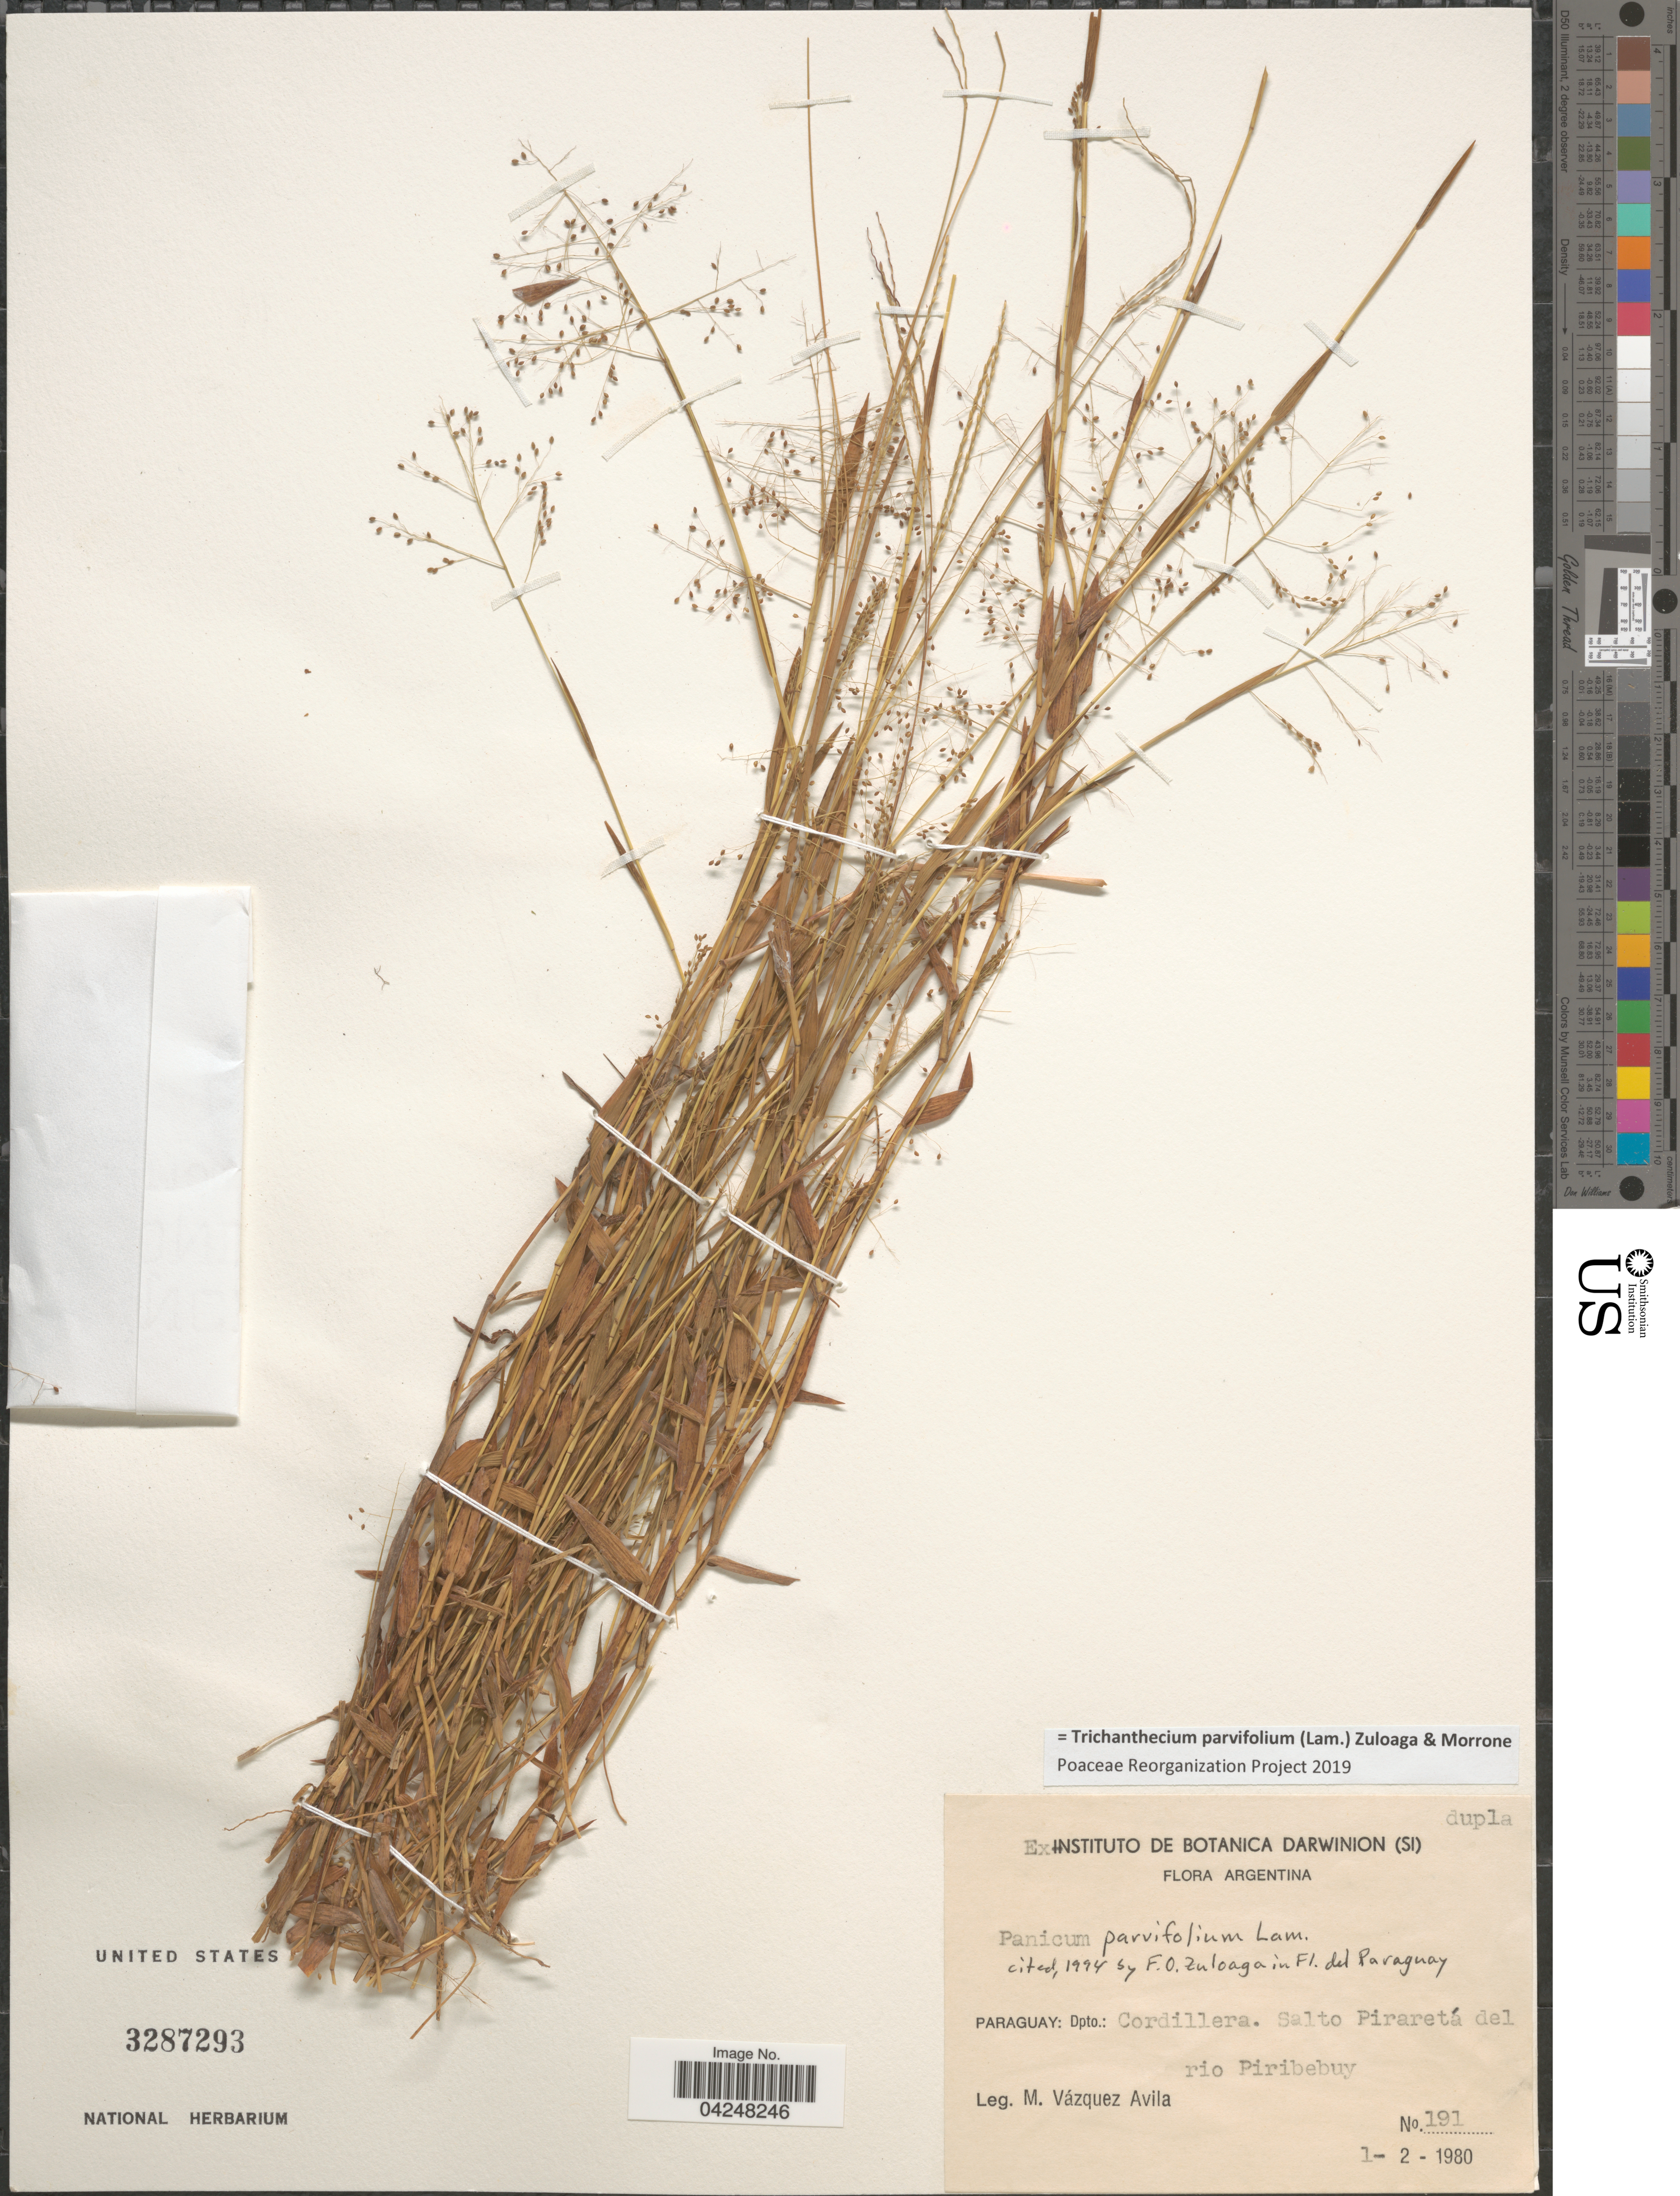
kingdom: Plantae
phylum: Tracheophyta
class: Liliopsida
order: Poales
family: Poaceae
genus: Trichanthecium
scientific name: Trichanthecium parvifolium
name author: (Lam.) Zuloaga & Morrone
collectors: M. D. Vázquez A.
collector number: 191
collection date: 1980-02-01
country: Paraguay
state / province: Cordillera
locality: Dpto.: Cordillera. Salto Piraretá del rio Piribebuy.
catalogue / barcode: US 3287293